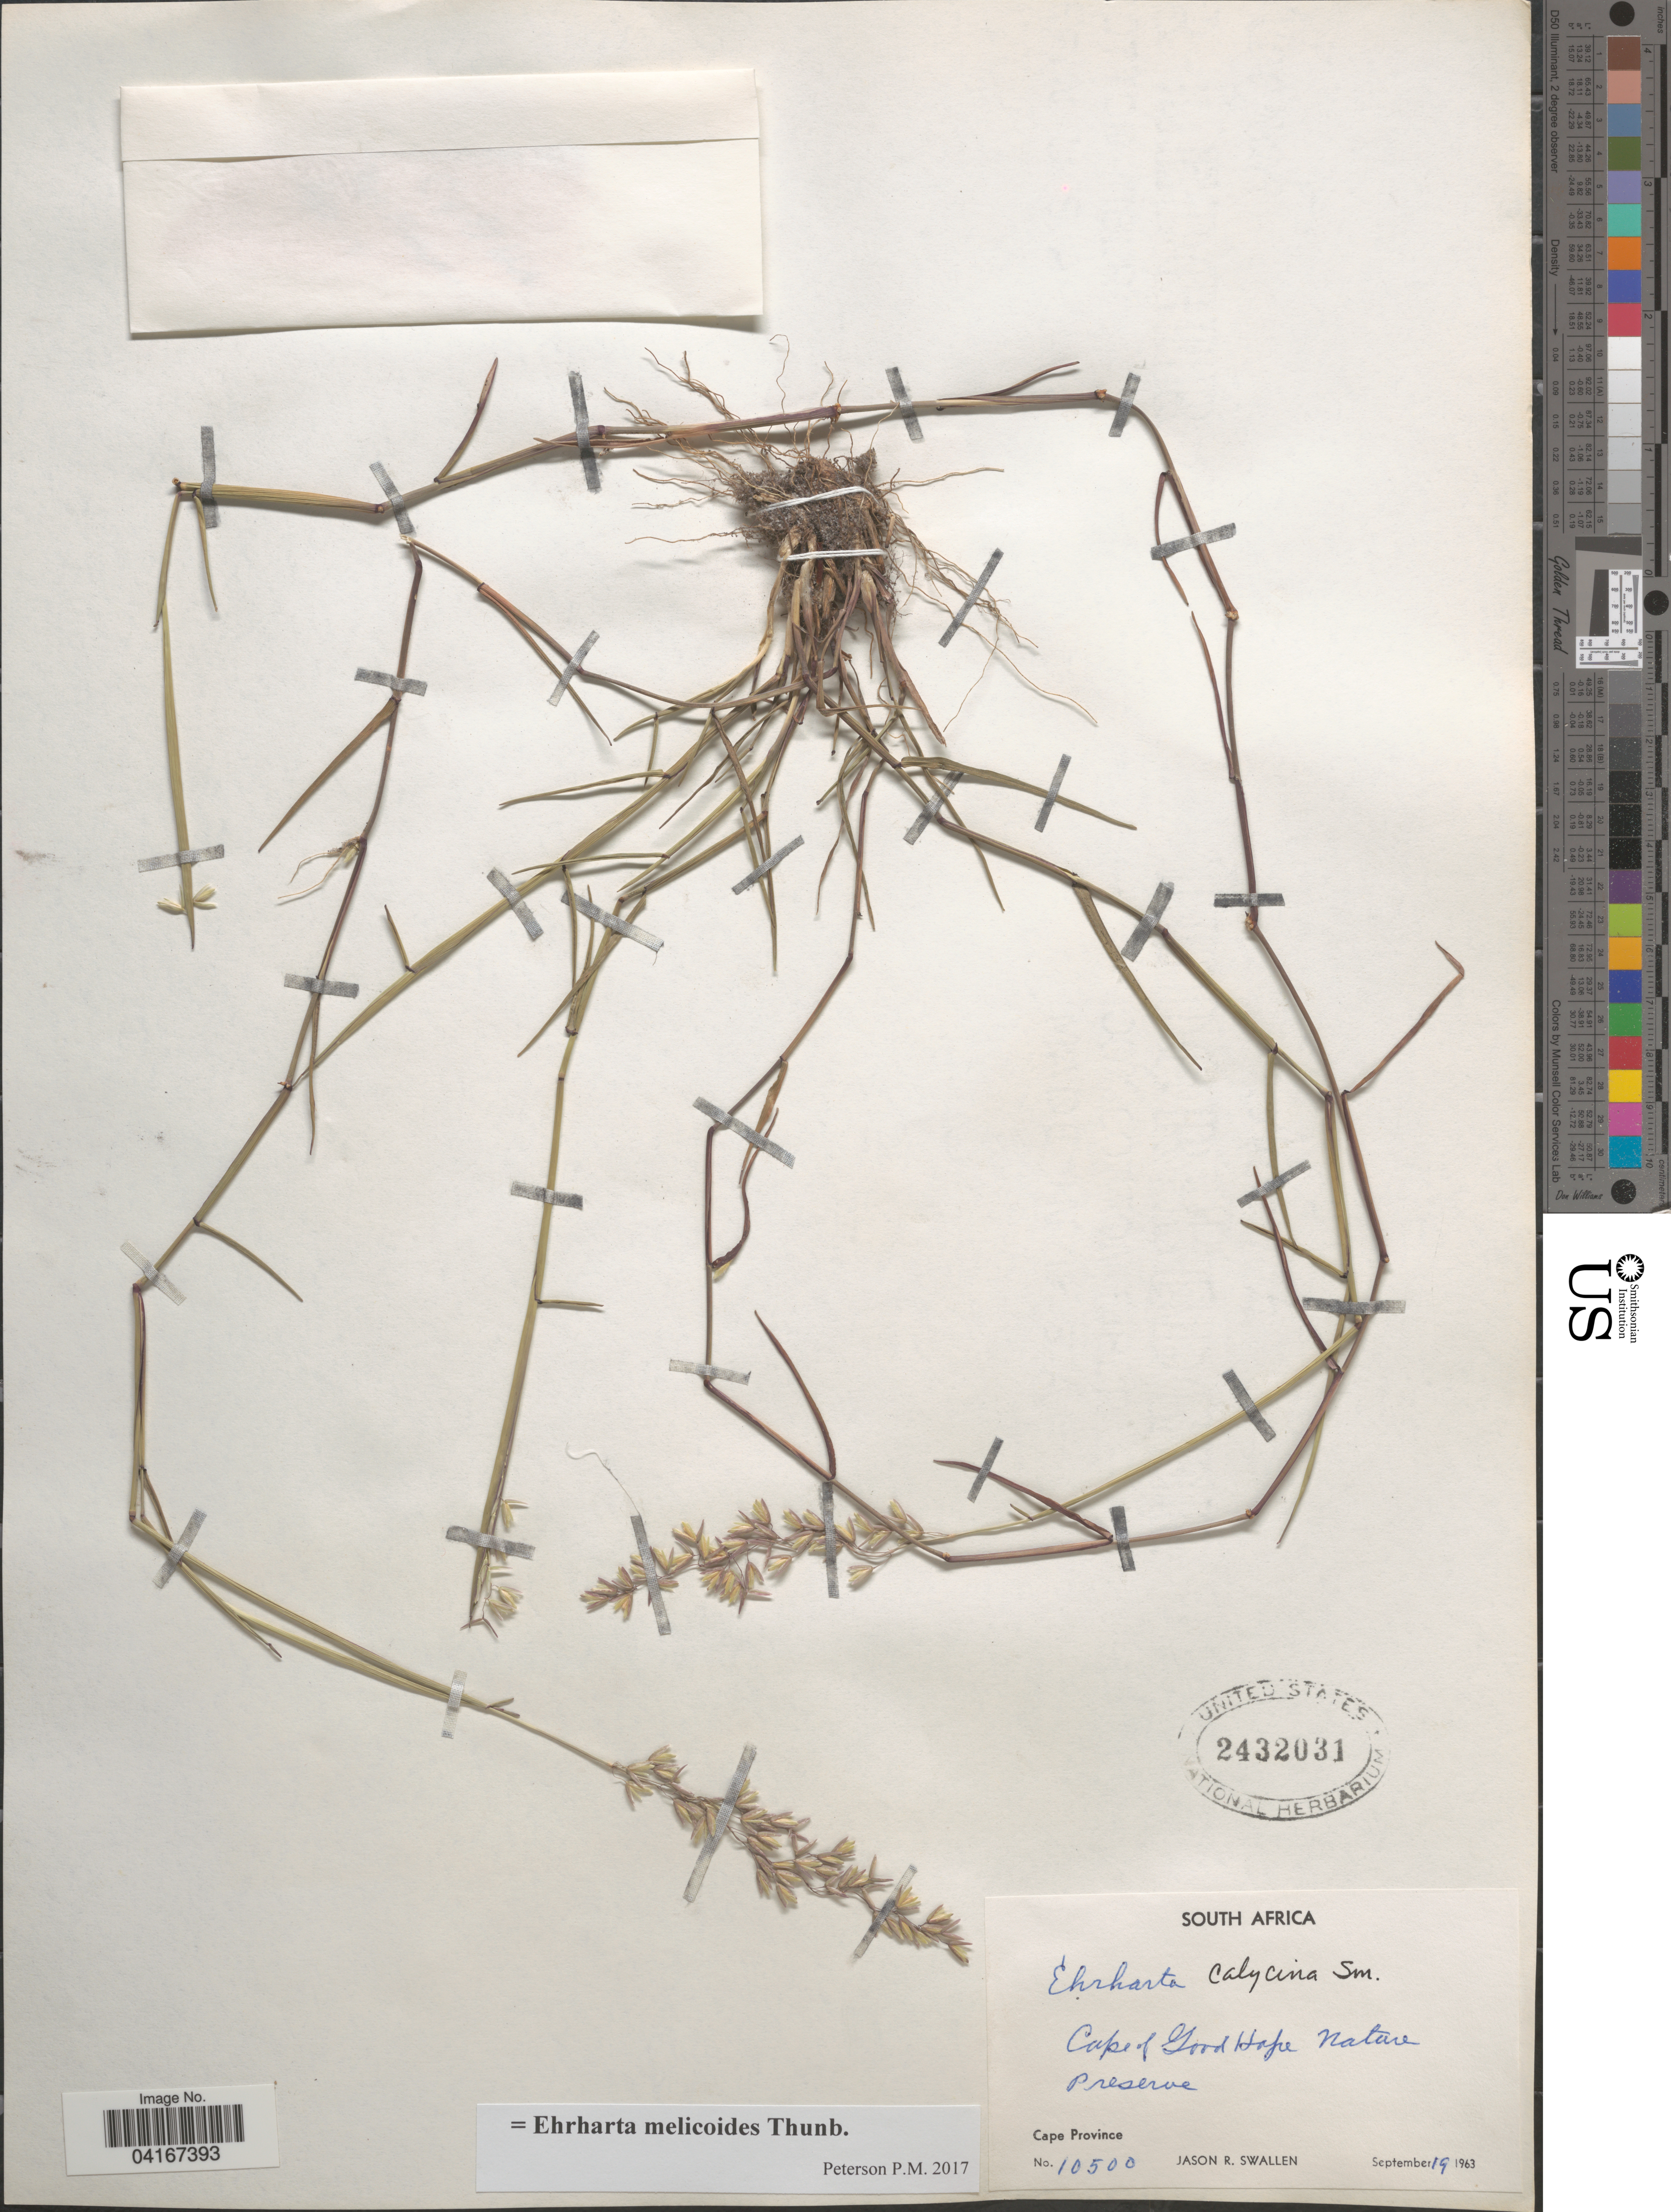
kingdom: Plantae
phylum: Tracheophyta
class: Liliopsida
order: Poales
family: Poaceae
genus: Ehrharta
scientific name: Ehrharta melicoides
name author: Thunb.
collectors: J. R. Swallen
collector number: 10500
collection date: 1963-09-19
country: South Africa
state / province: Western Cape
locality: Cape of Good Hope Nature Preserve.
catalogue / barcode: US 2432031